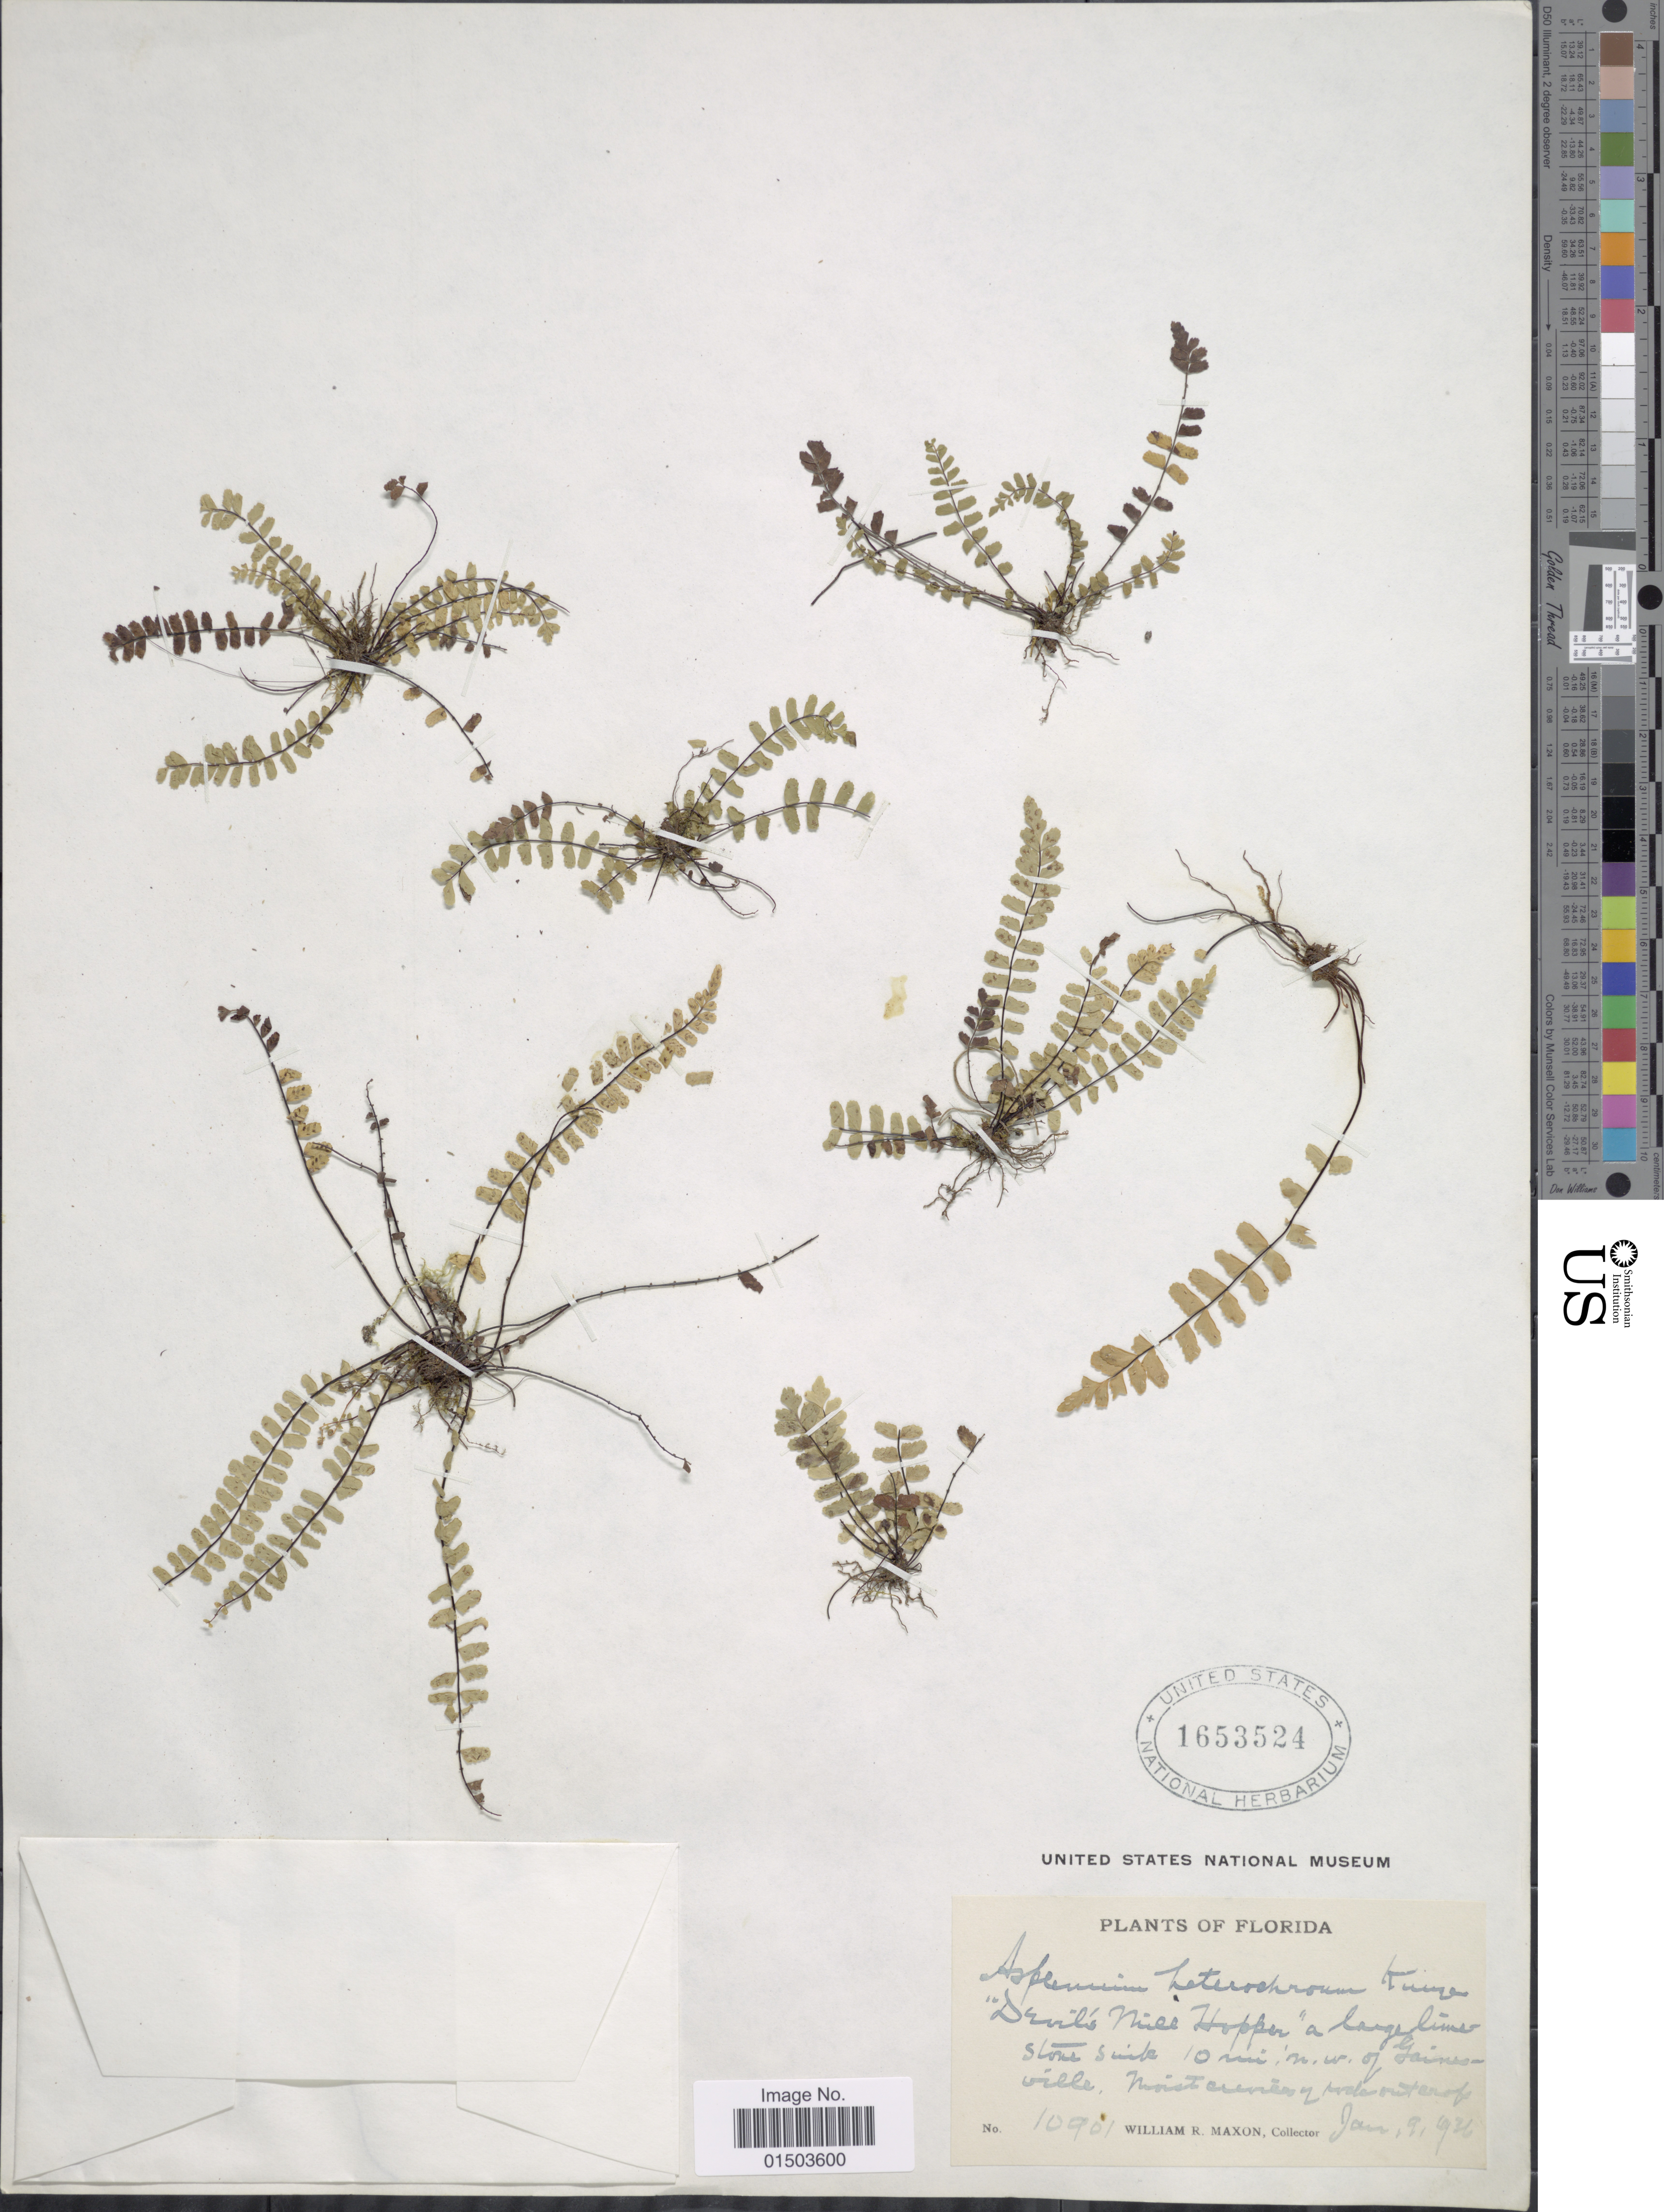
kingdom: Plantae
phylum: Tracheophyta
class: Polypodiopsida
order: Polypodiales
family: Aspleniaceae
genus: Asplenium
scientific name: Asplenium heterochroum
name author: Kunze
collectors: W. R. Maxon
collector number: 10901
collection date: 1936-01-09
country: United States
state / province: Florida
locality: Florida, "Devil's Mill Hopper" a large limestone sink 10 mi n.w. of Gainesville.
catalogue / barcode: US 1653524